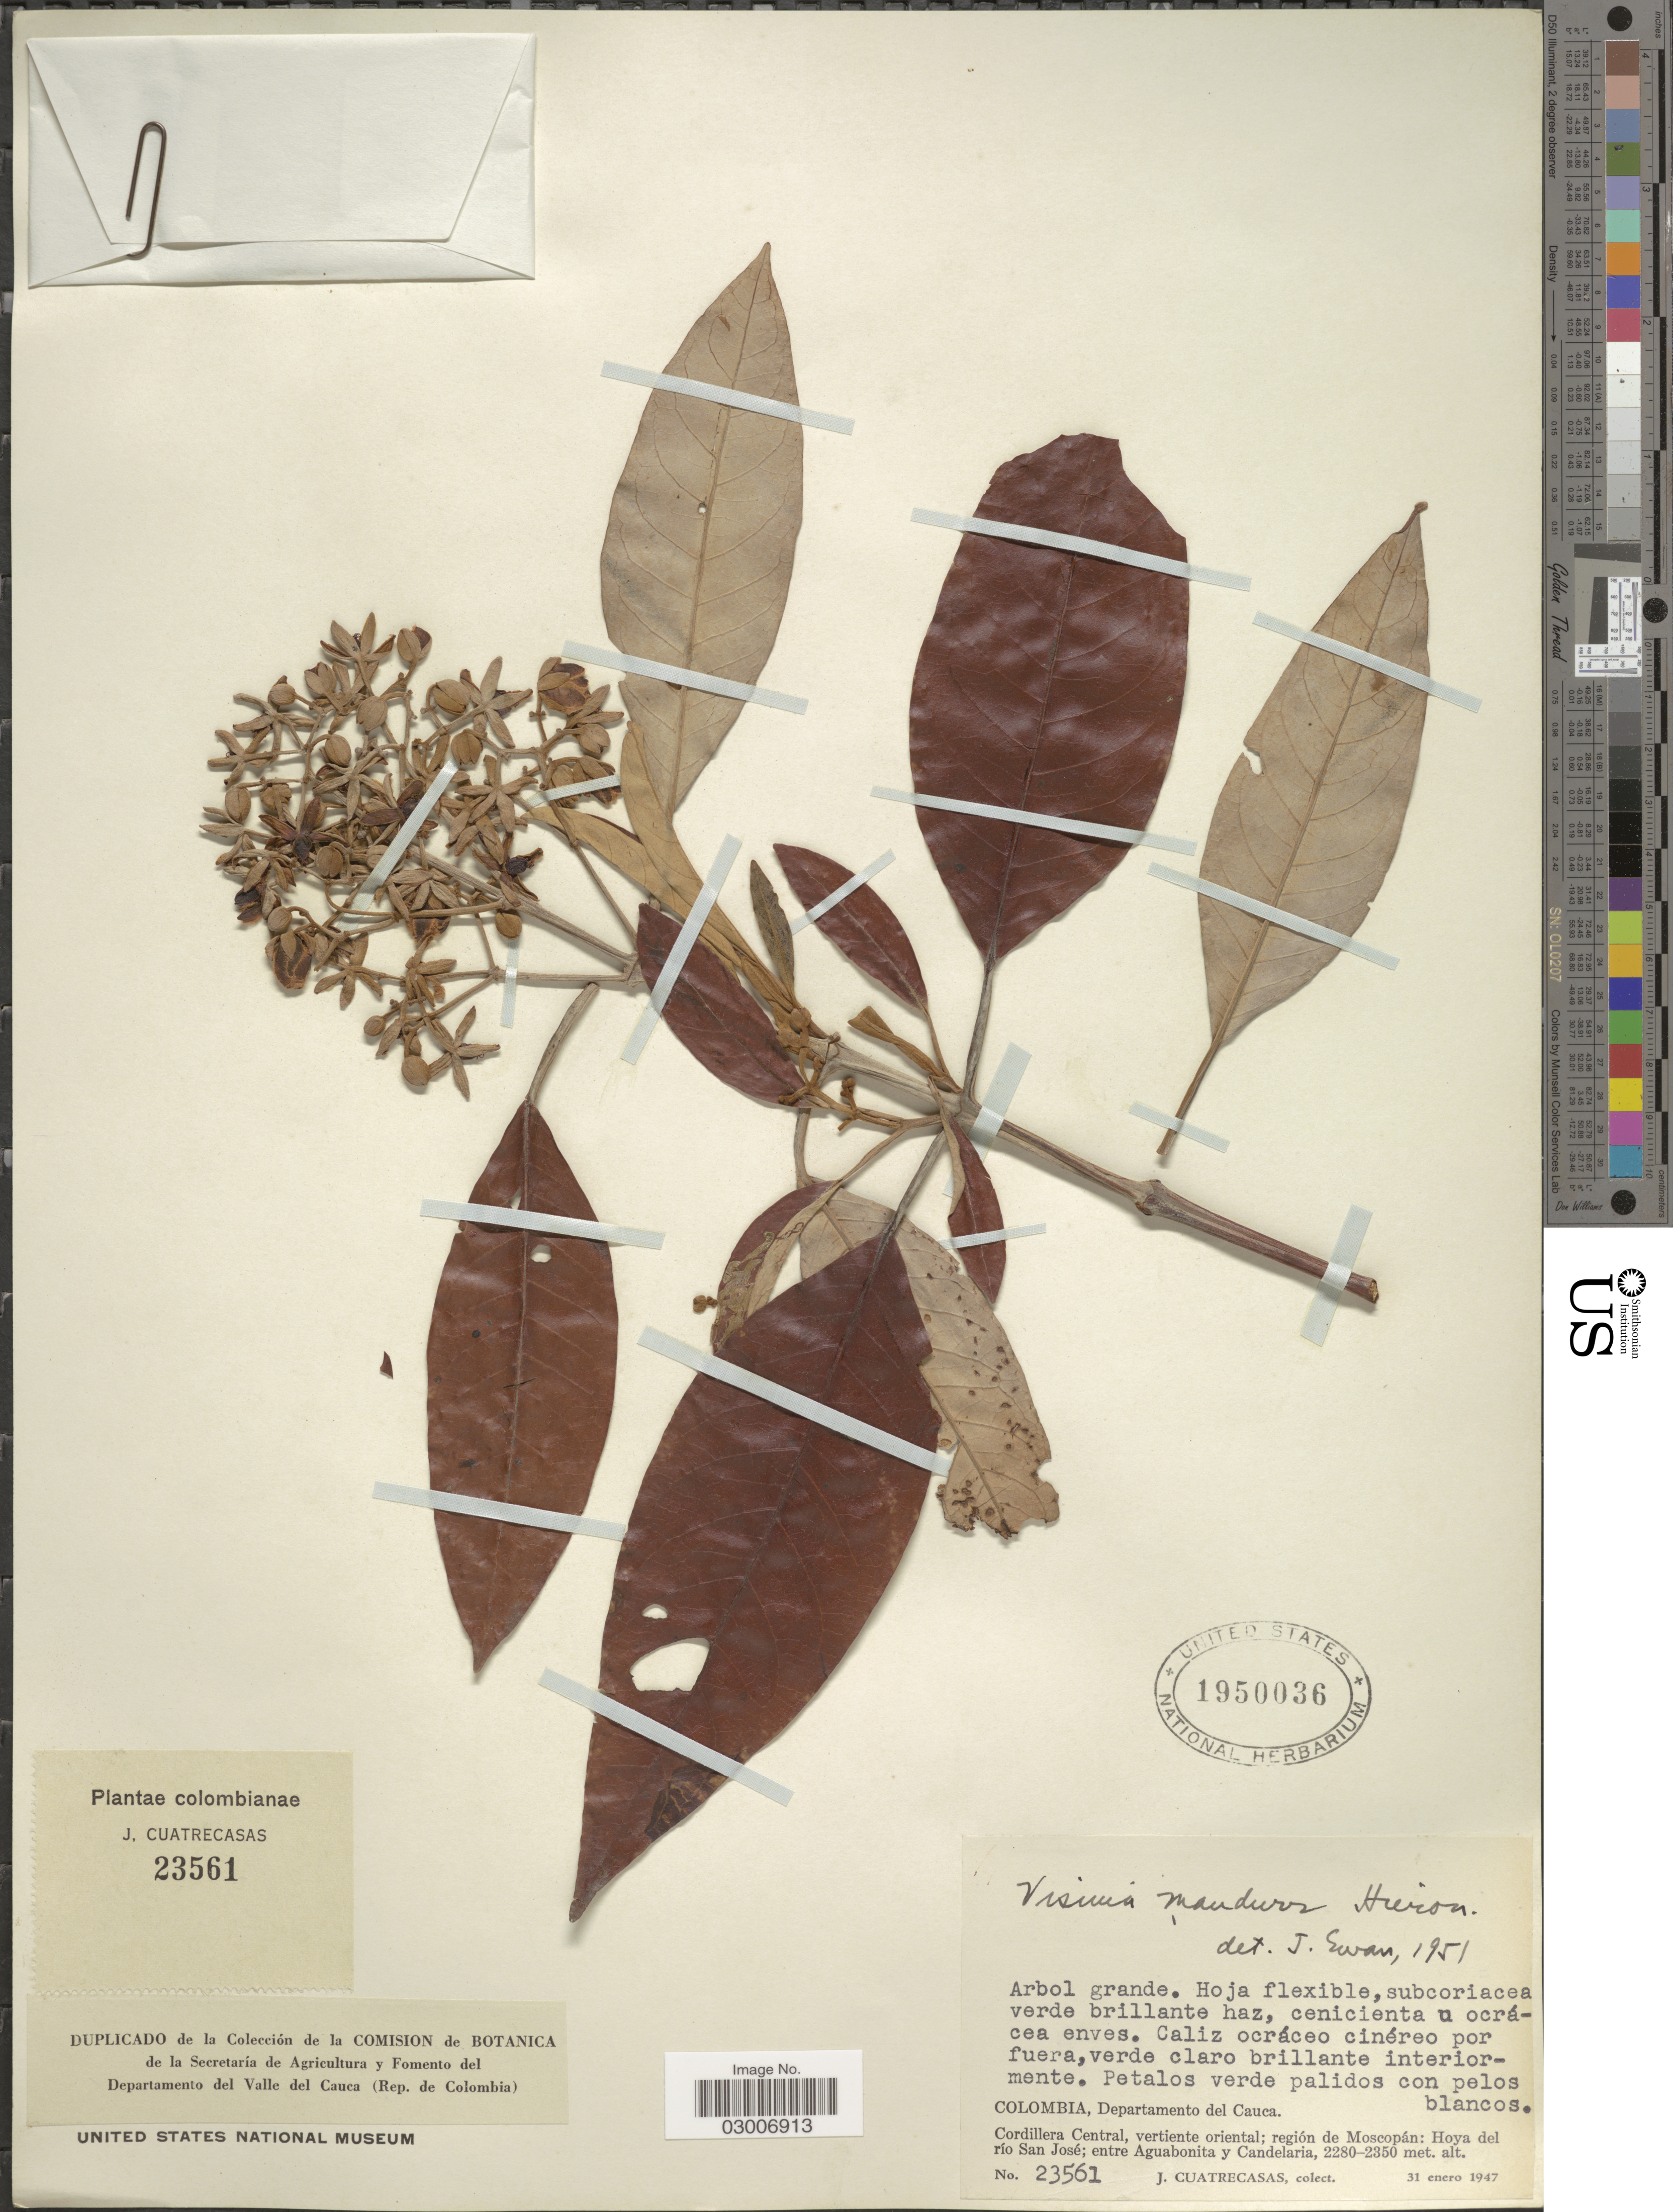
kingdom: Plantae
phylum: Tracheophyta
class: Magnoliopsida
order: Malpighiales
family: Hypericaceae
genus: Vismia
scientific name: Vismia mandurr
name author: Hieron.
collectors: J. Cuatrecasas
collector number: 23561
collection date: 1947-01-31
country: Colombia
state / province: Cauca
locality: Departamento del Cauca. Cordillera Central, vertiente oriental; región de Moscopán: Hoya del río San José; entre Aguabonita y Candelaria.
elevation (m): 2280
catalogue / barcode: US 1950036